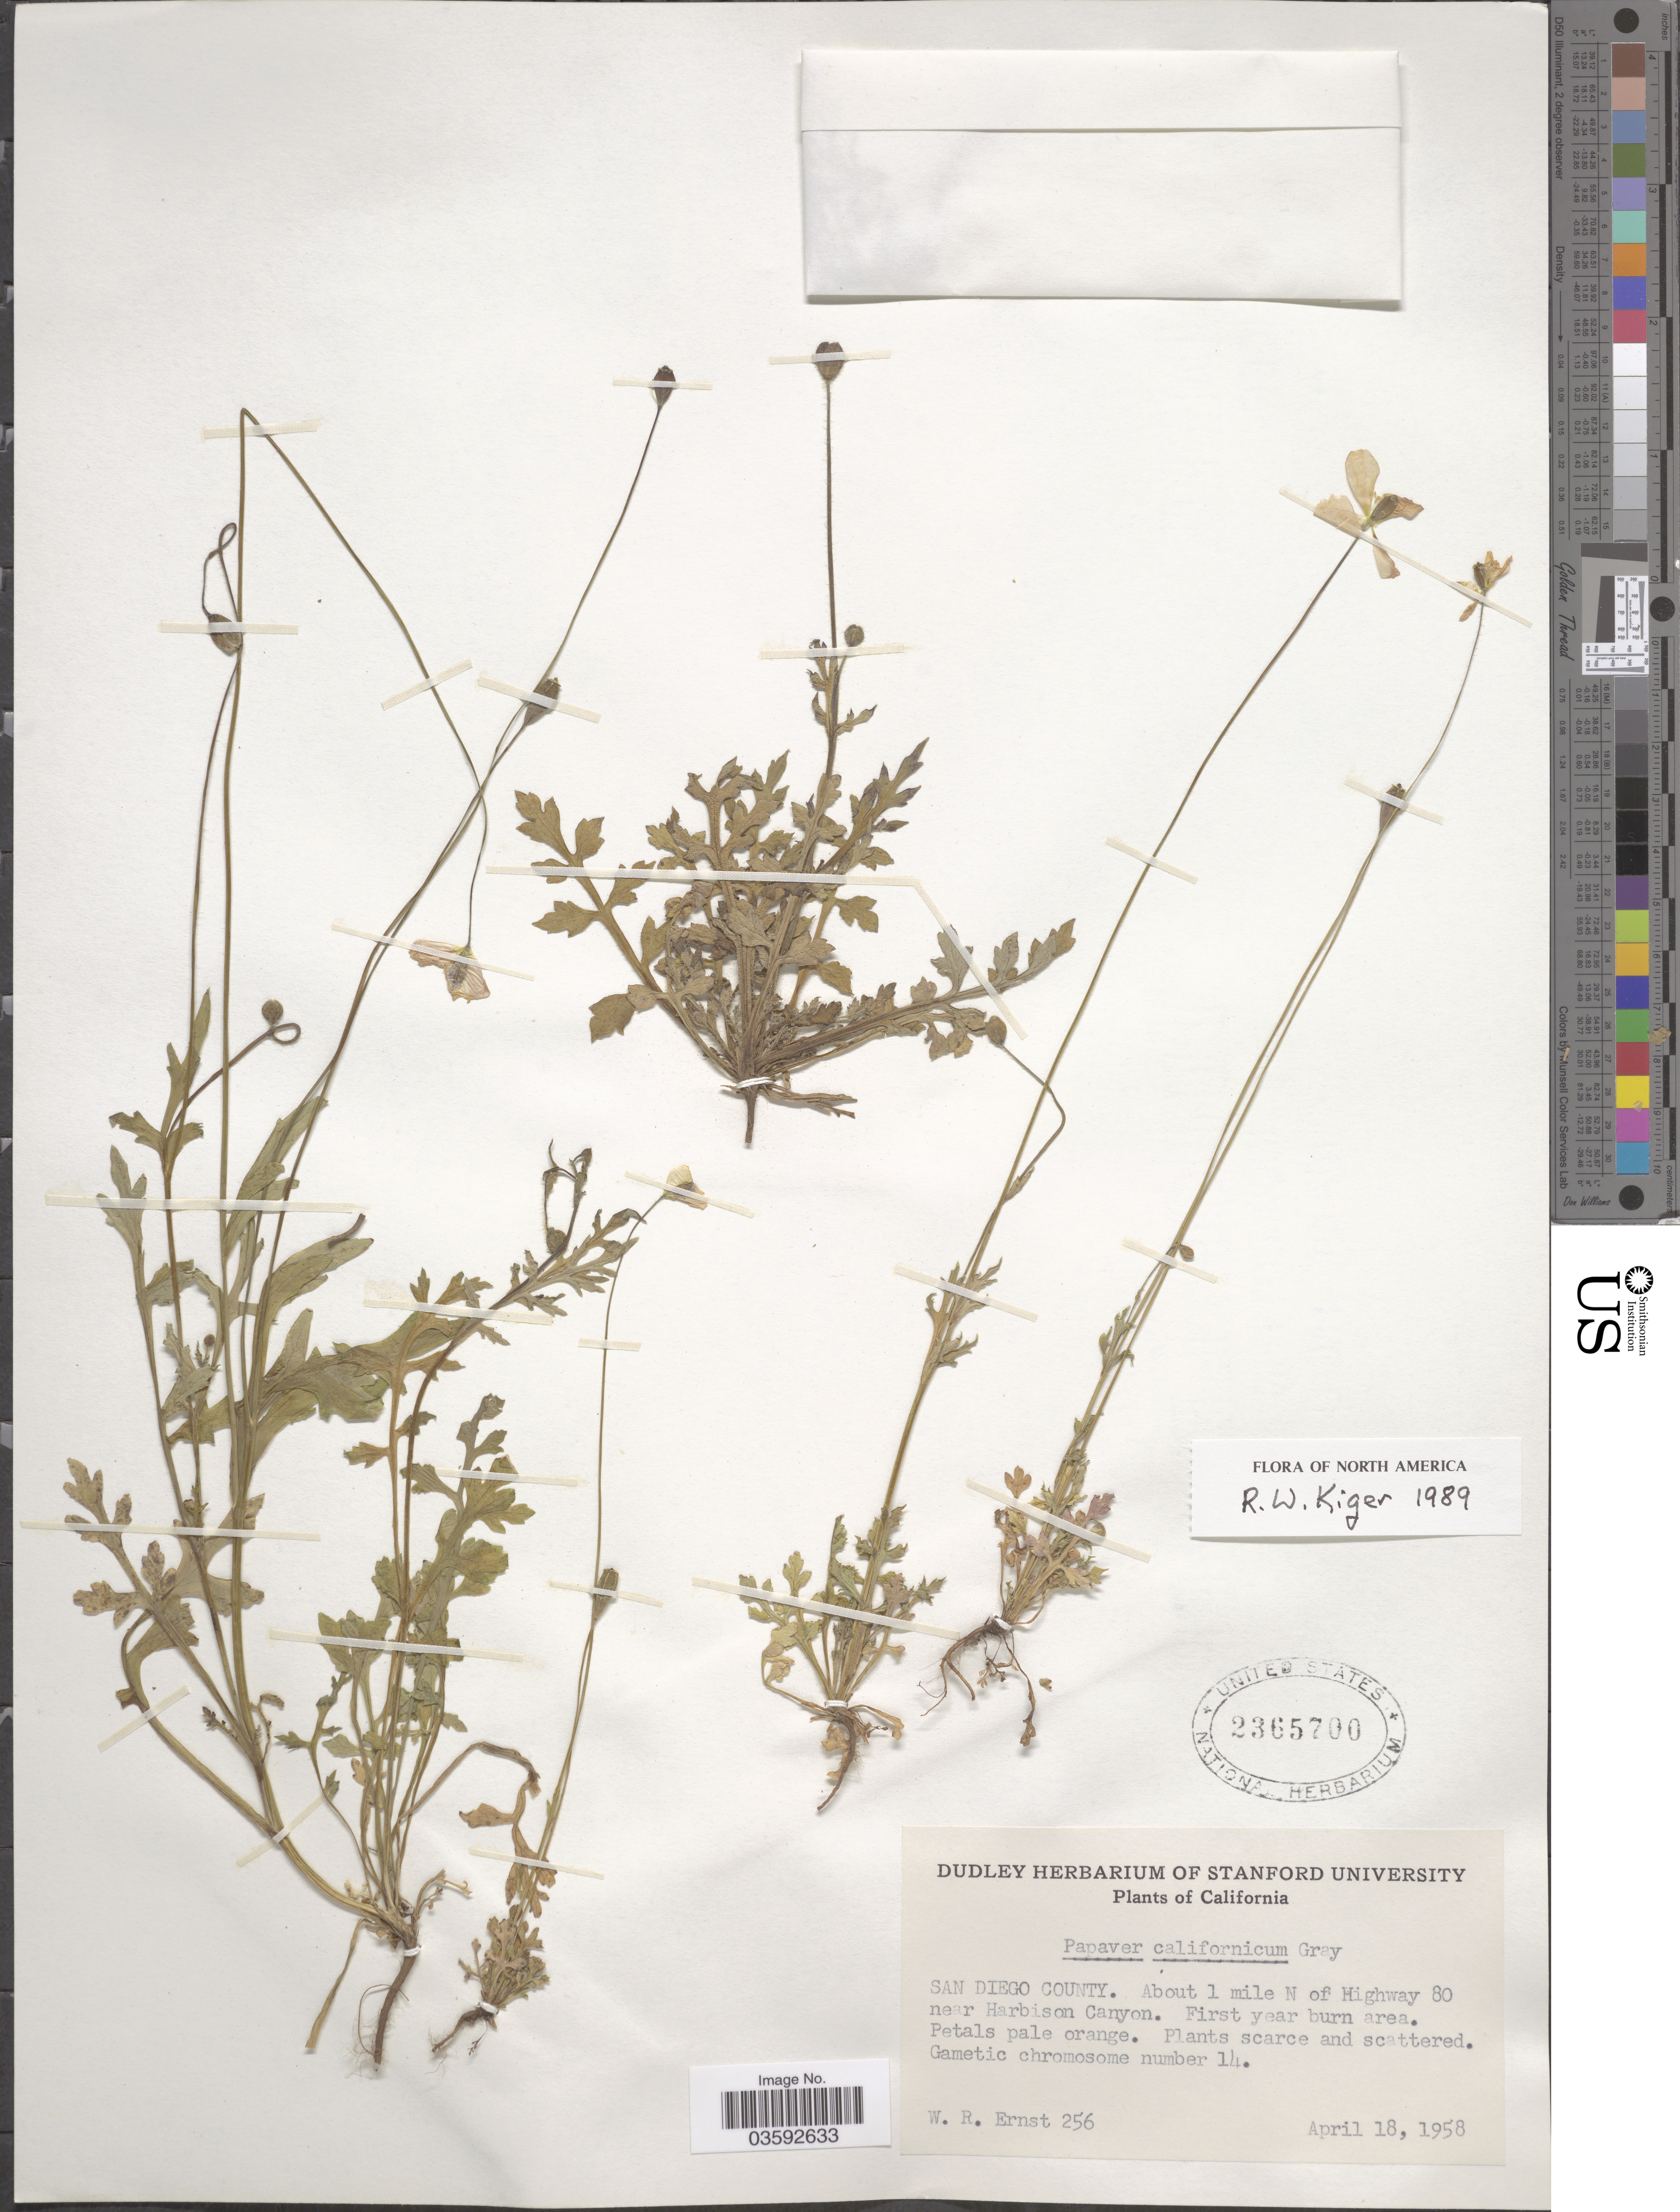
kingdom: Plantae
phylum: Tracheophyta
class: Magnoliopsida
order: Ranunculales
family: Papaveraceae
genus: Papaver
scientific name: Papaver californicum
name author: A. Gray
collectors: W. R. Ernst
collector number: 256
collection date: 1958-04-18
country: United States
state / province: California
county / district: San Diego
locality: San Diego County. About 1 mile N of Highway 80 near Harbison Canyon.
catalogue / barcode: US 2365700